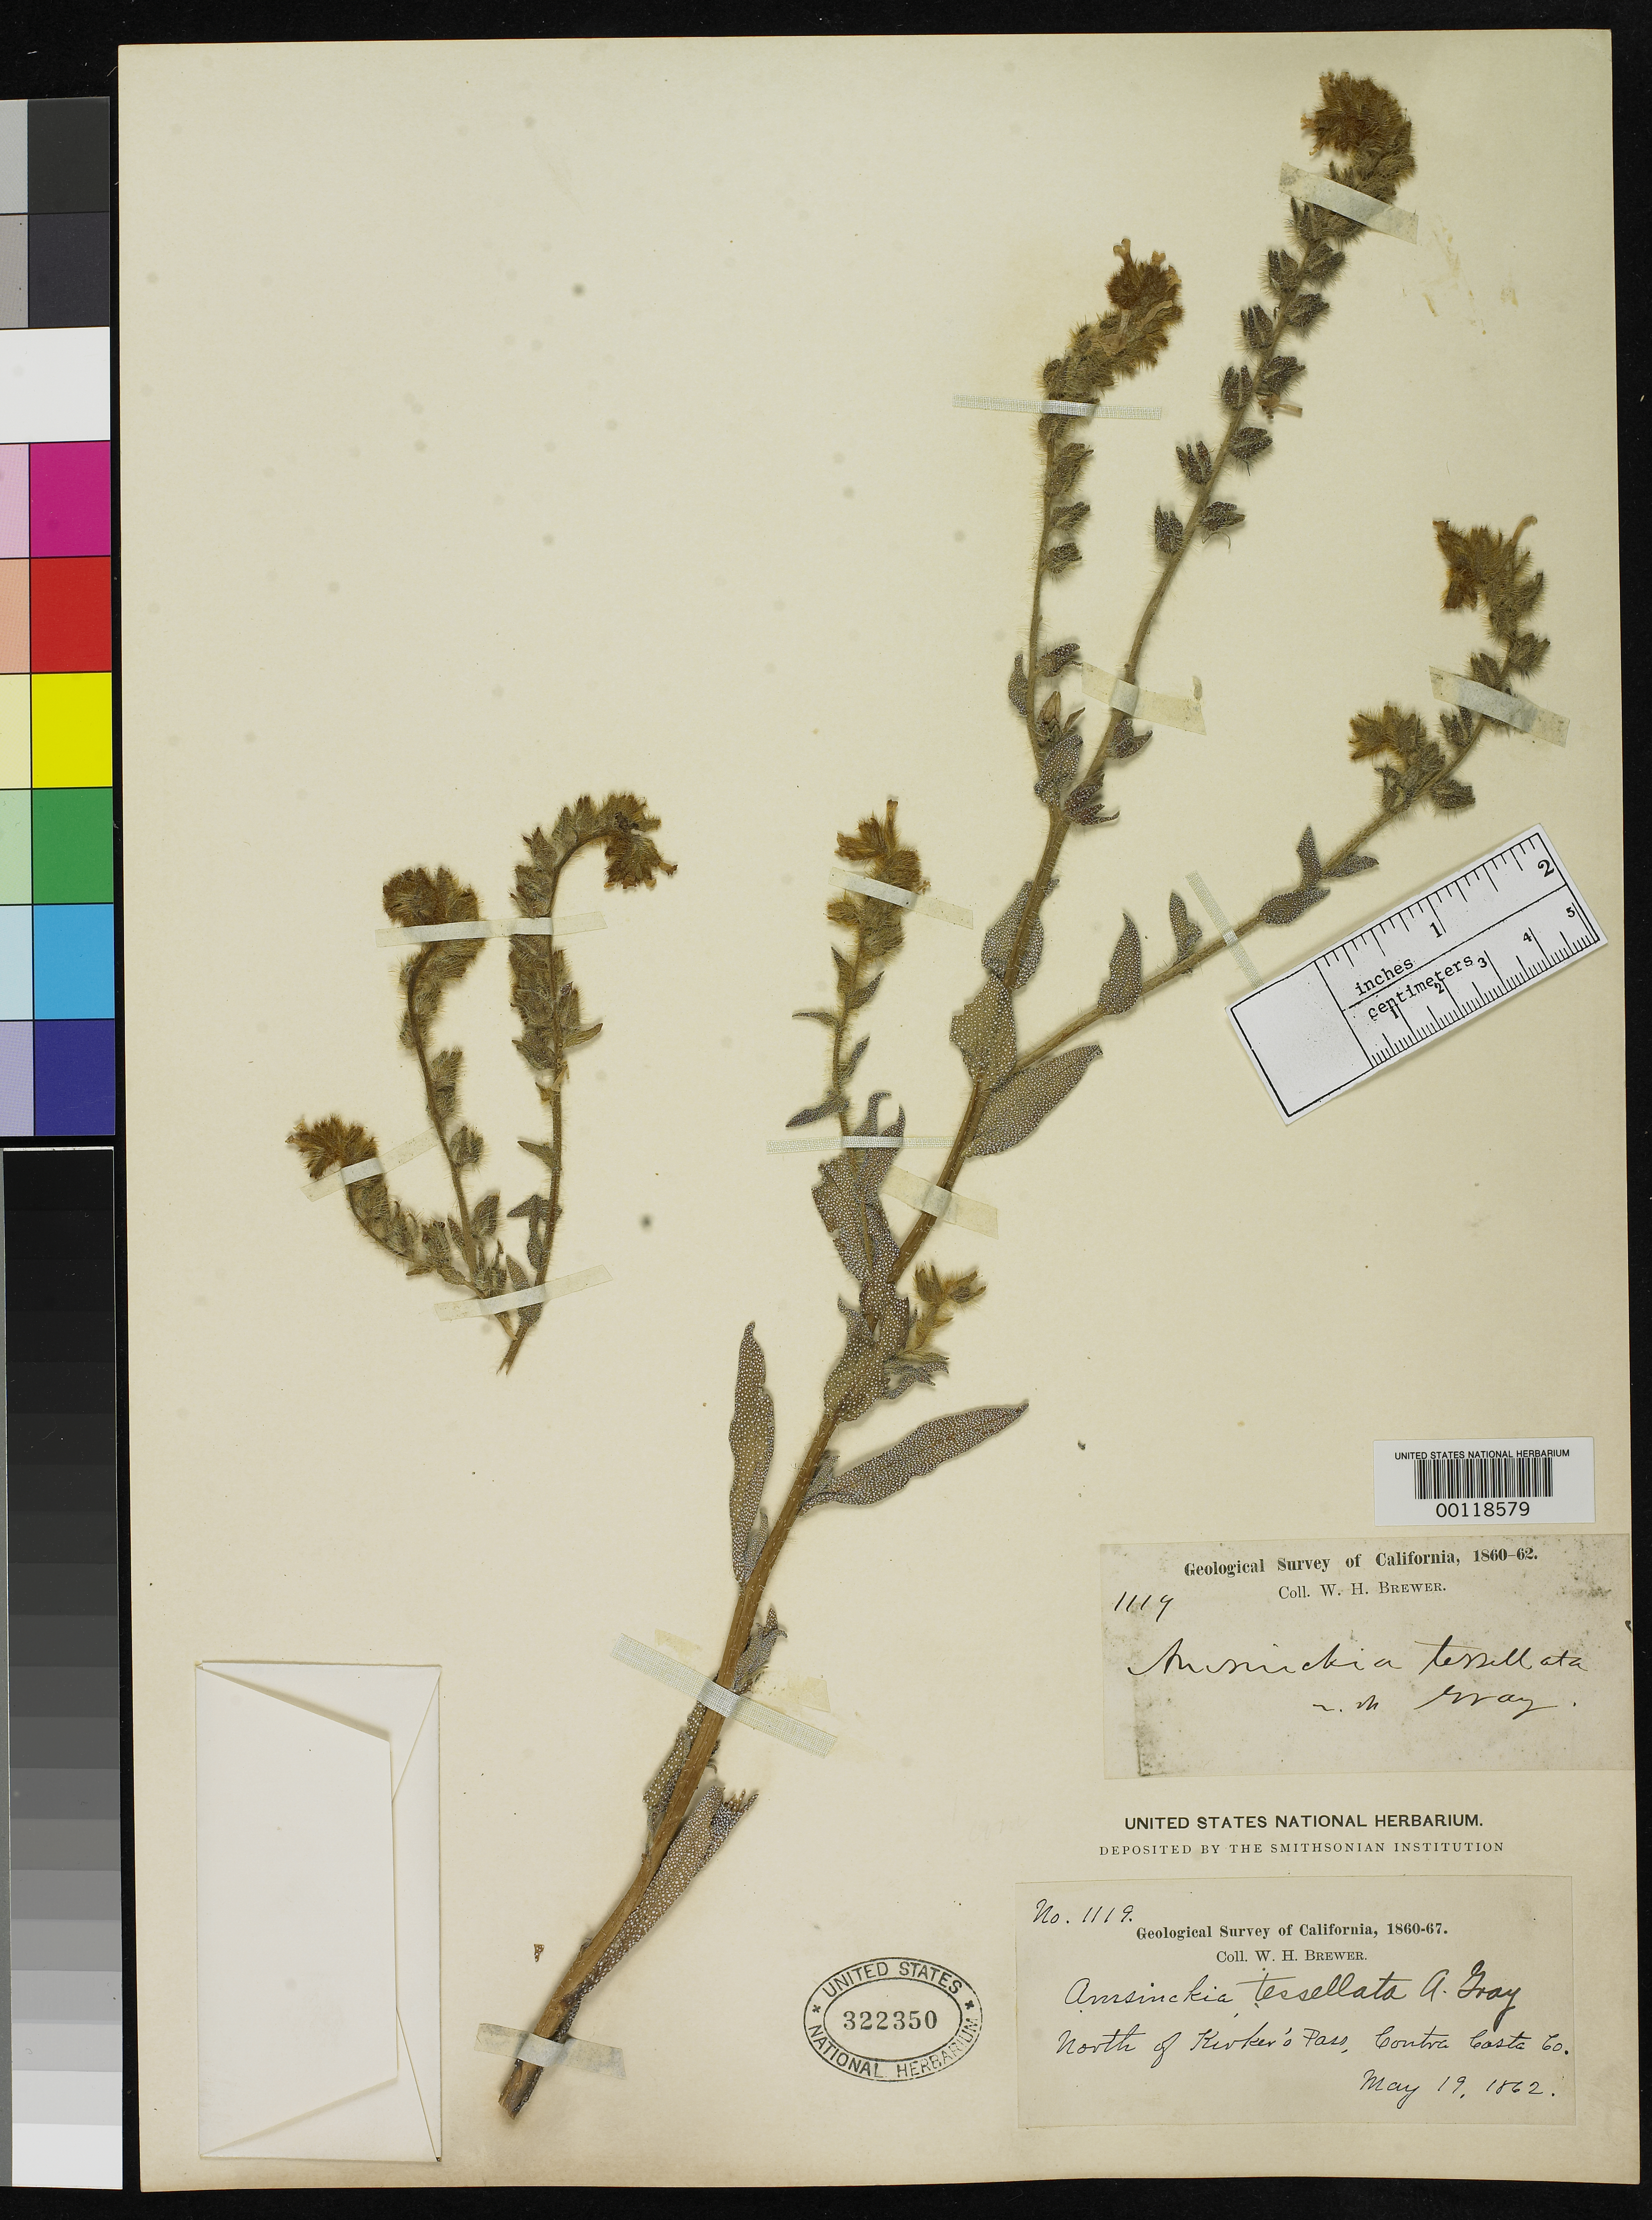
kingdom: Plantae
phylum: Tracheophyta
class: Magnoliopsida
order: Boraginales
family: Boraginaceae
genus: Amsinckia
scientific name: Amsinckia tessellata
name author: A. Gray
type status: Isosyntype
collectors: W. H. Brewer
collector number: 1119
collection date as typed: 19 May 1862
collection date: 1862-05-19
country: United States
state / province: California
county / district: Contra Costa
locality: N of Kirker's Pass.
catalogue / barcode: US 322350